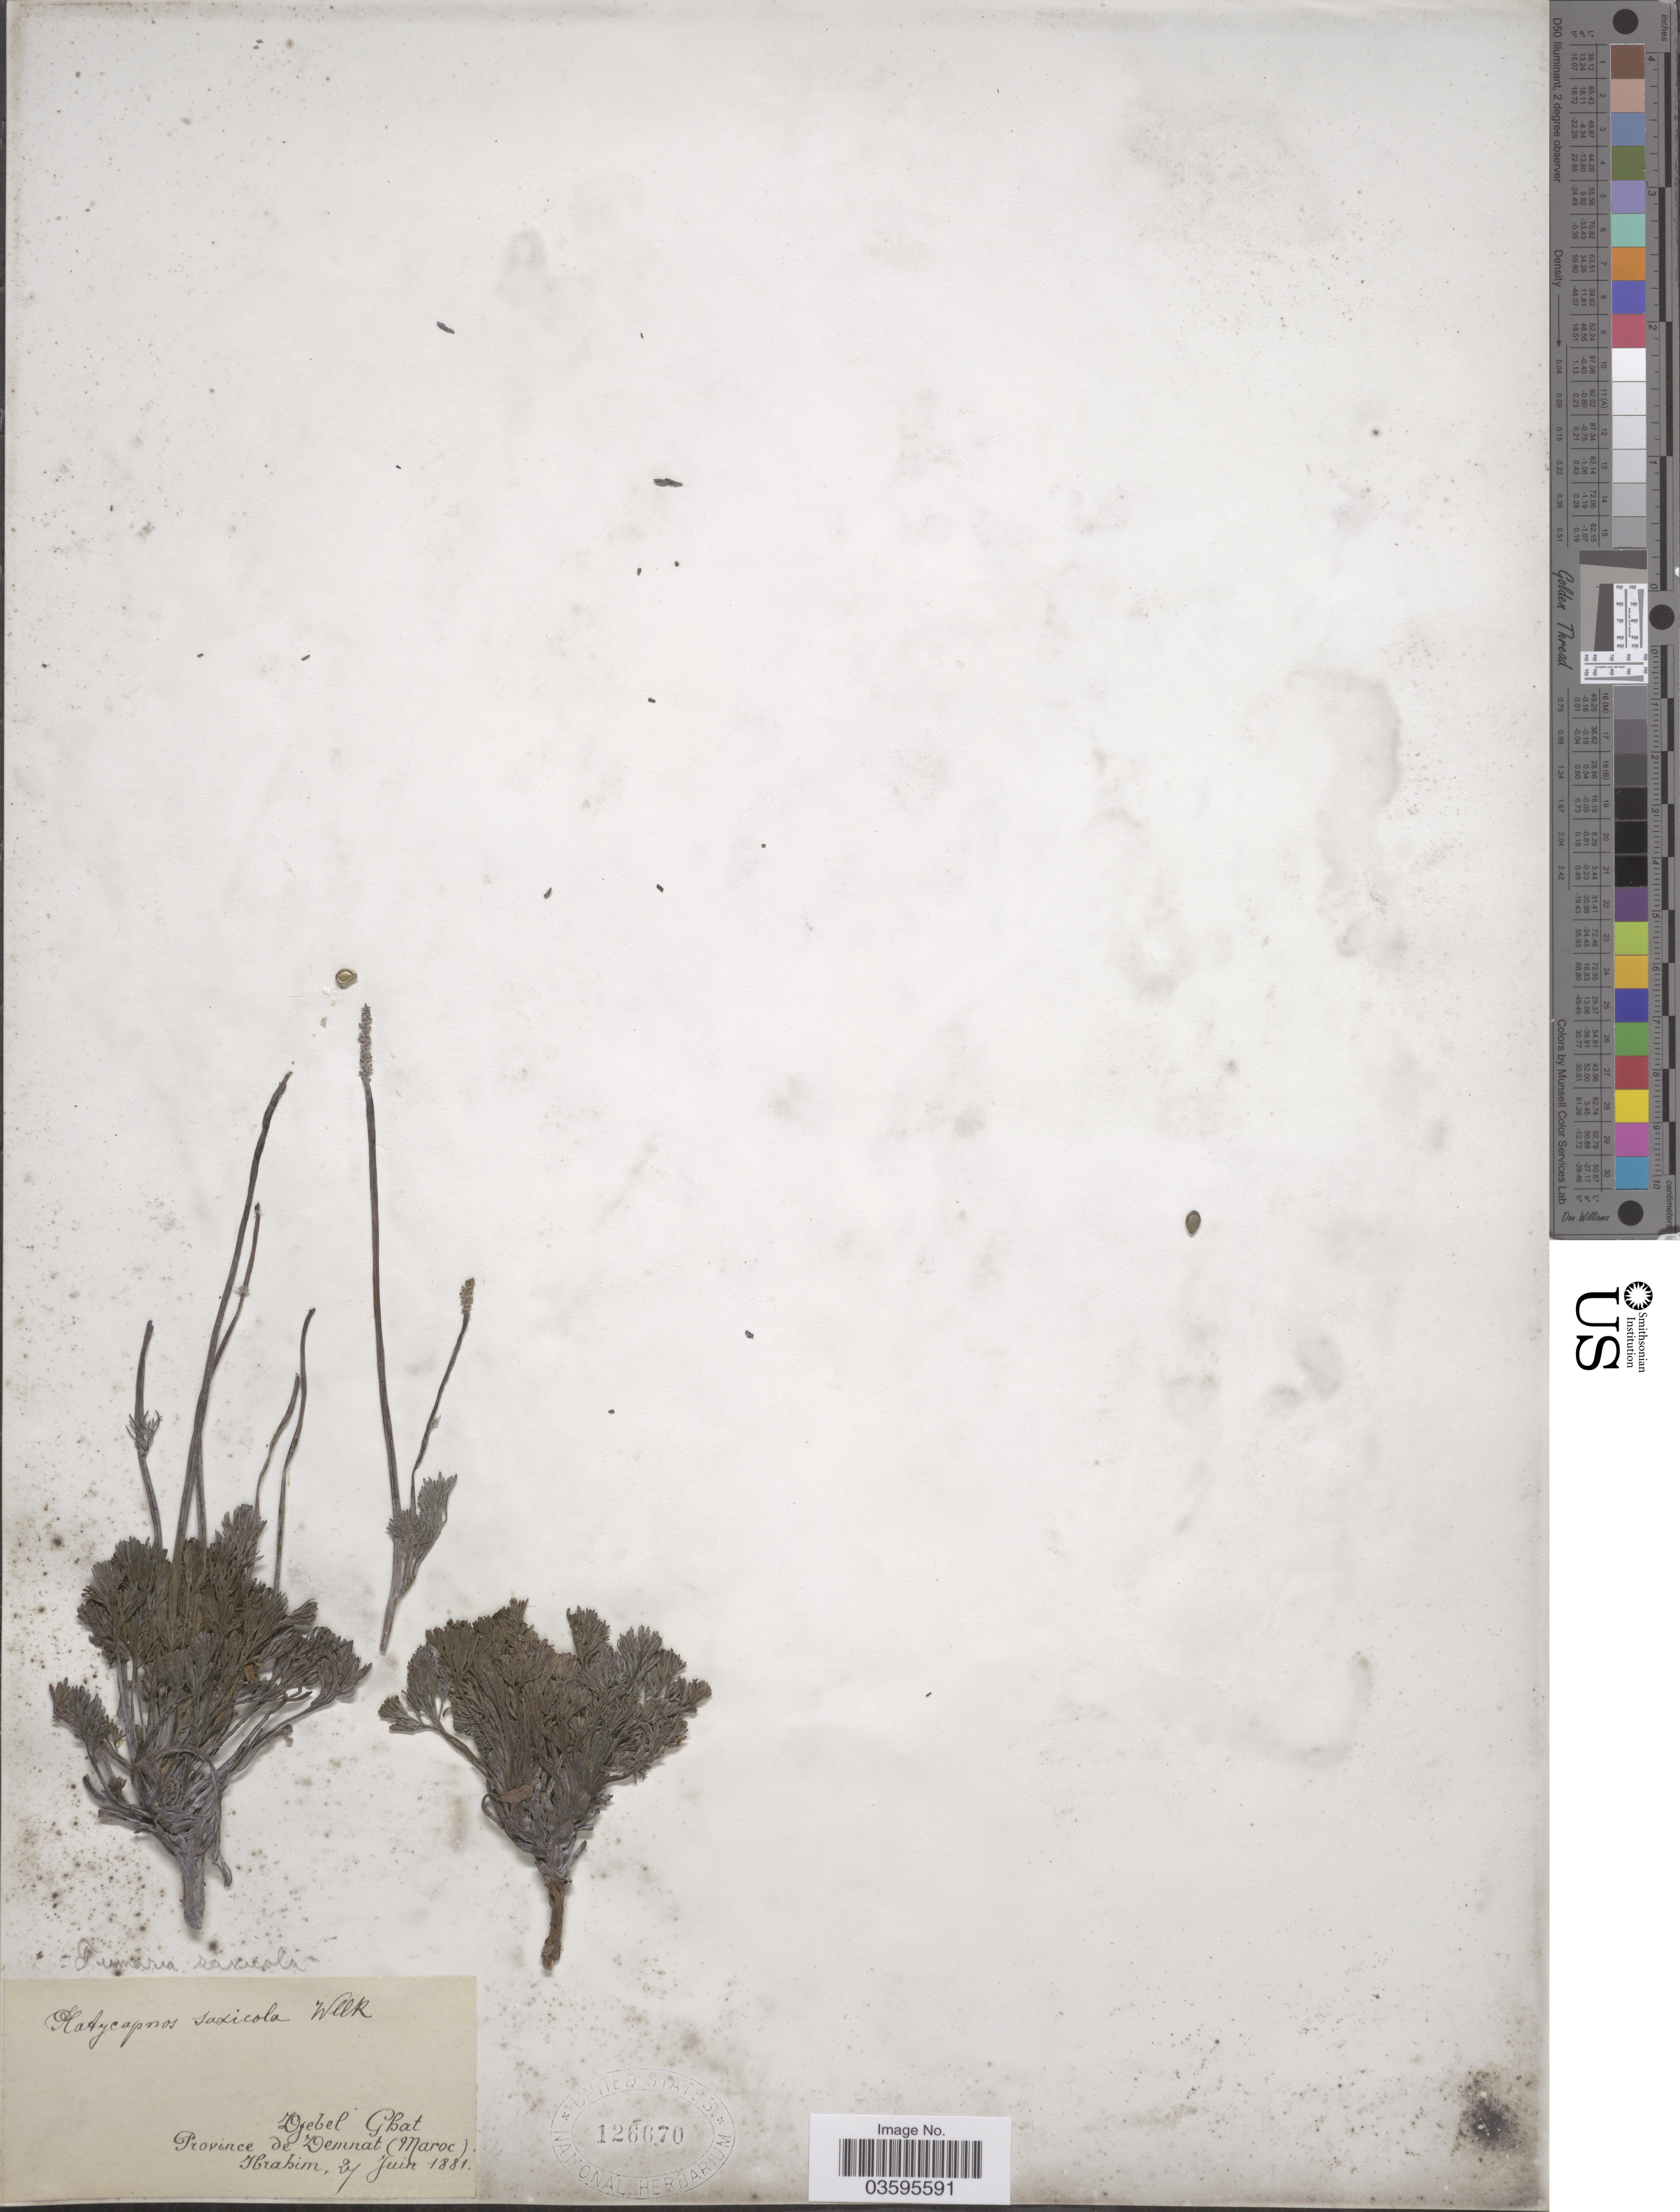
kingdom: Plantae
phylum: Tracheophyta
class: Magnoliopsida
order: Ranunculales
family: Papaveraceae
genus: Corydalis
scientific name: Corydalis saxicola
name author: Bunting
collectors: -. Ibrahim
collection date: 1881-06-27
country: Morocco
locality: Djebel Gbat, Province de Demnat (Maroc).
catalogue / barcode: US 126670